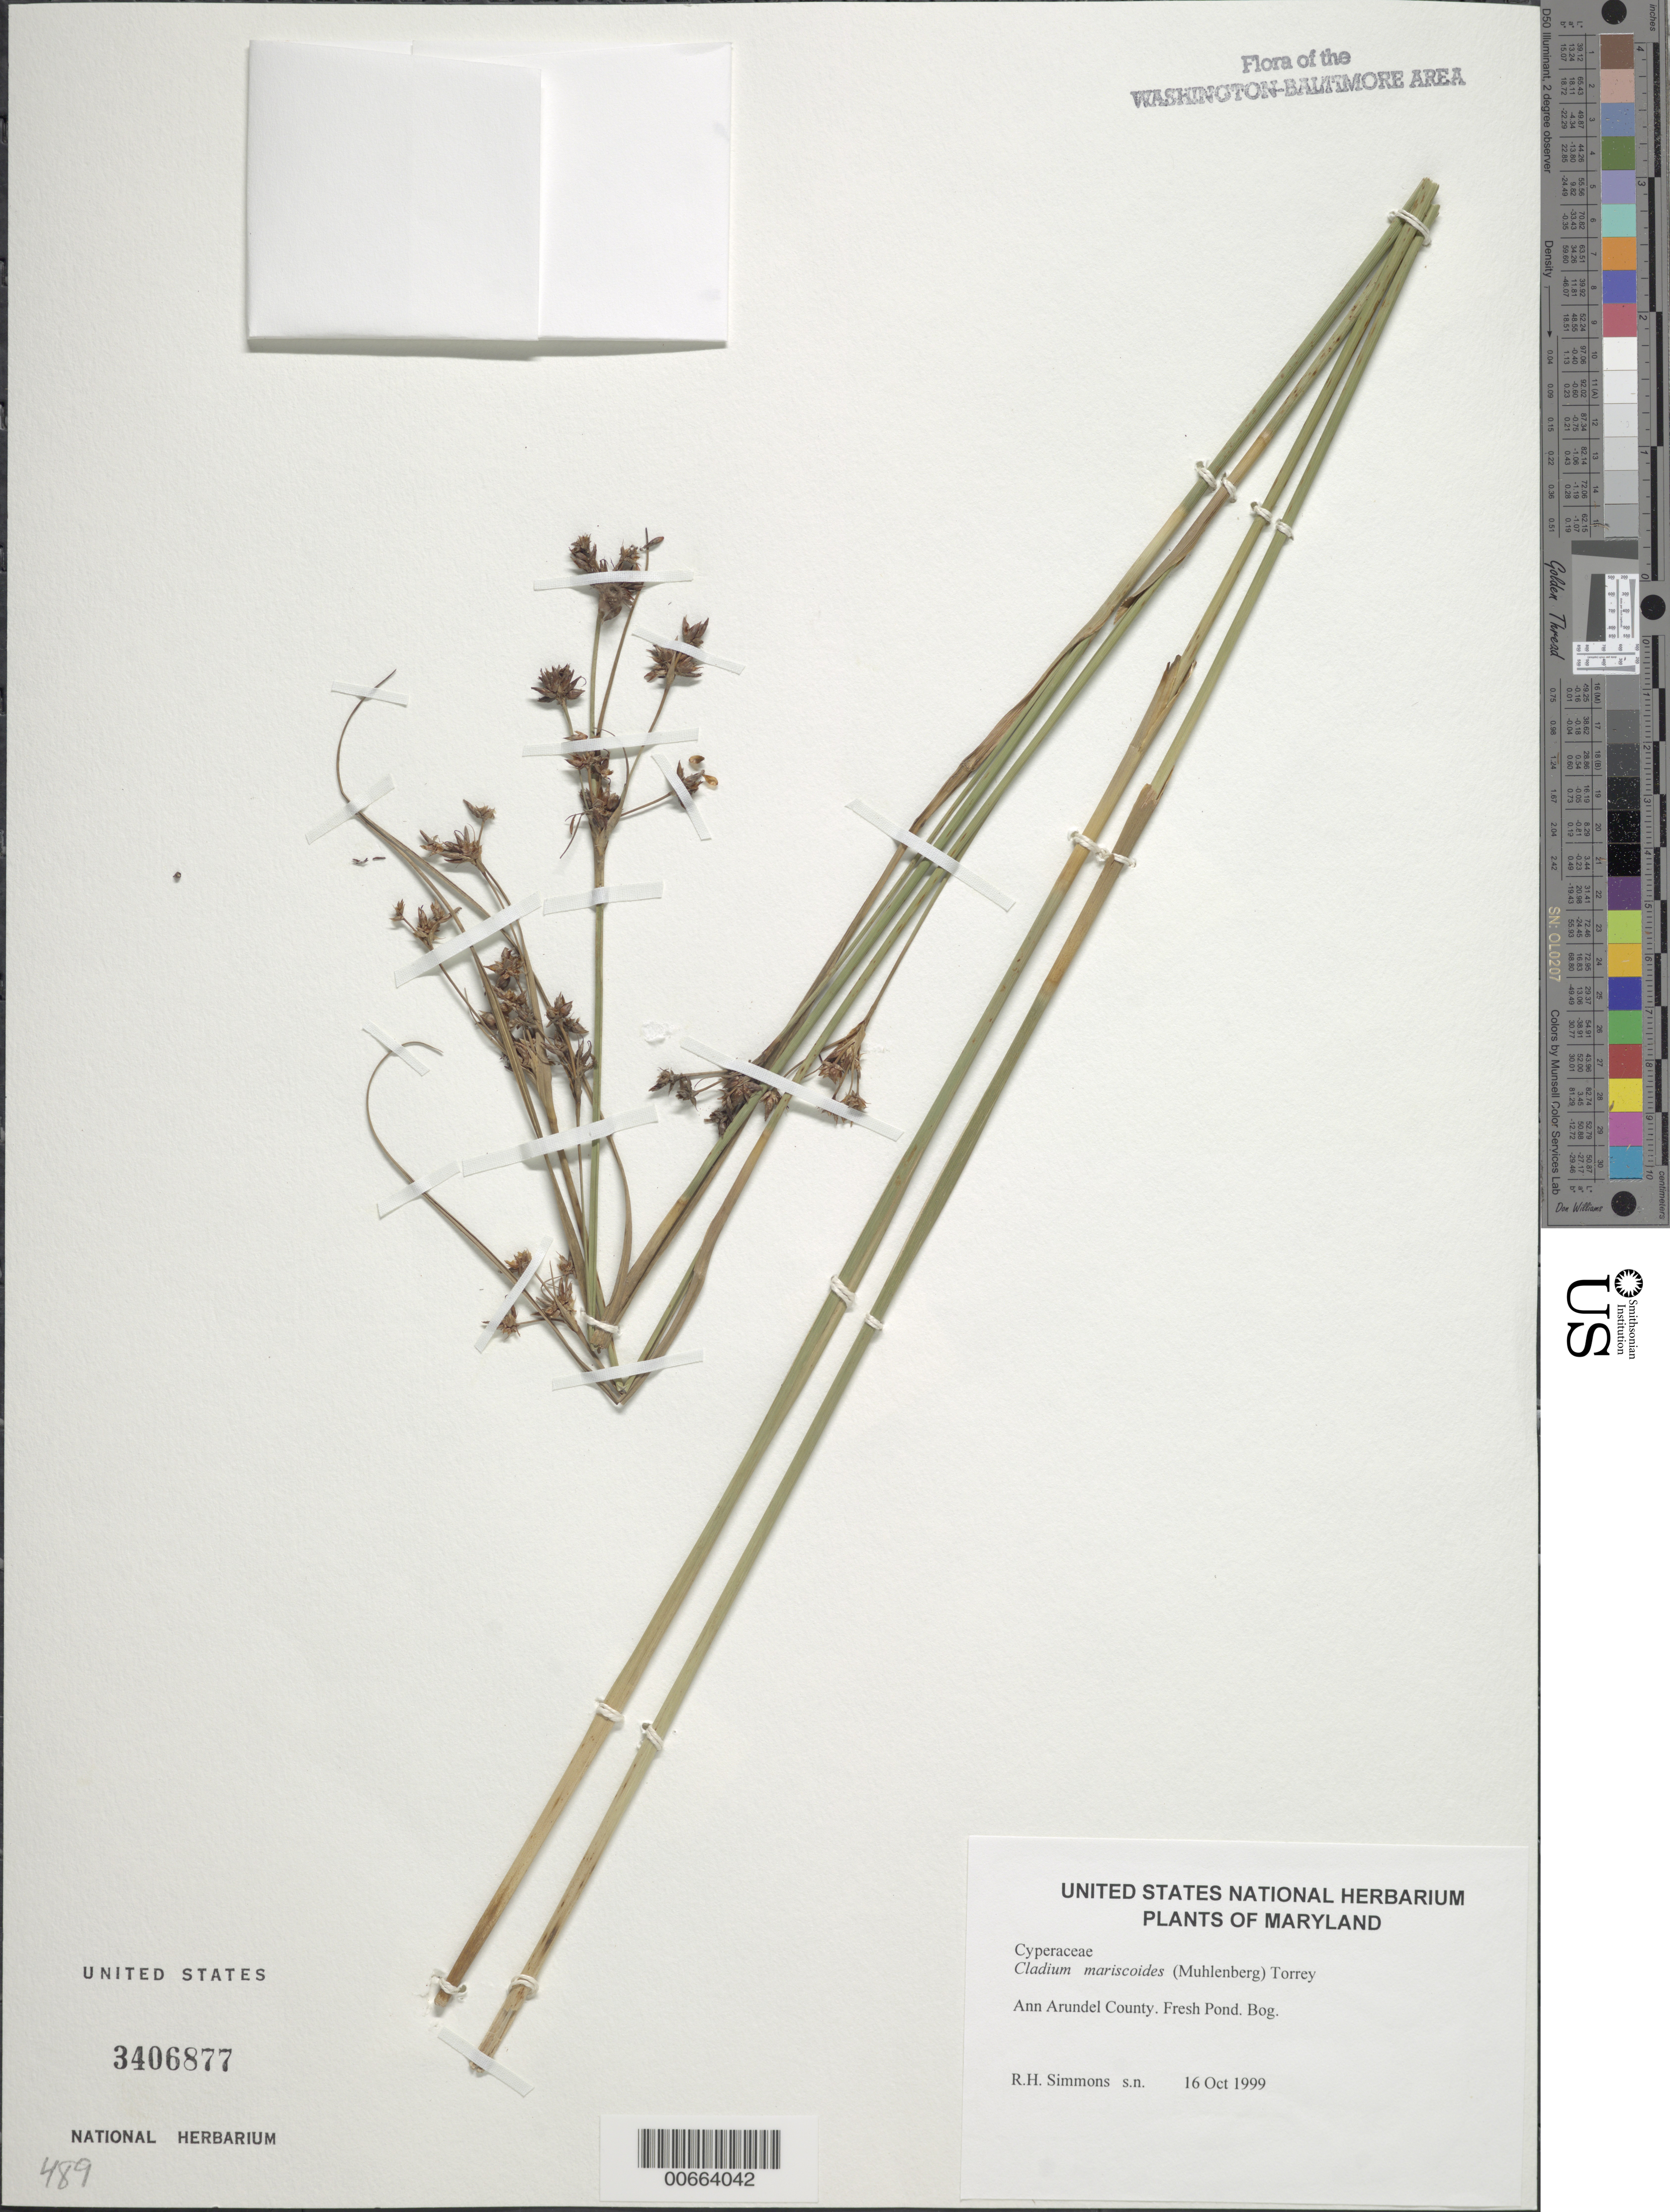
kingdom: Plantae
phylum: Tracheophyta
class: Liliopsida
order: Poales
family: Cyperaceae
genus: Cladium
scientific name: Cladium mariscoides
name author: (Muhl.) Torr.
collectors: R. H. Simmons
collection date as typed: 16 Oct 1999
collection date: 1999-10-16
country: United States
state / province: Maryland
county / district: Anne Arundel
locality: Fresh Pond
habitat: Bog.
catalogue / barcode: US 3406877